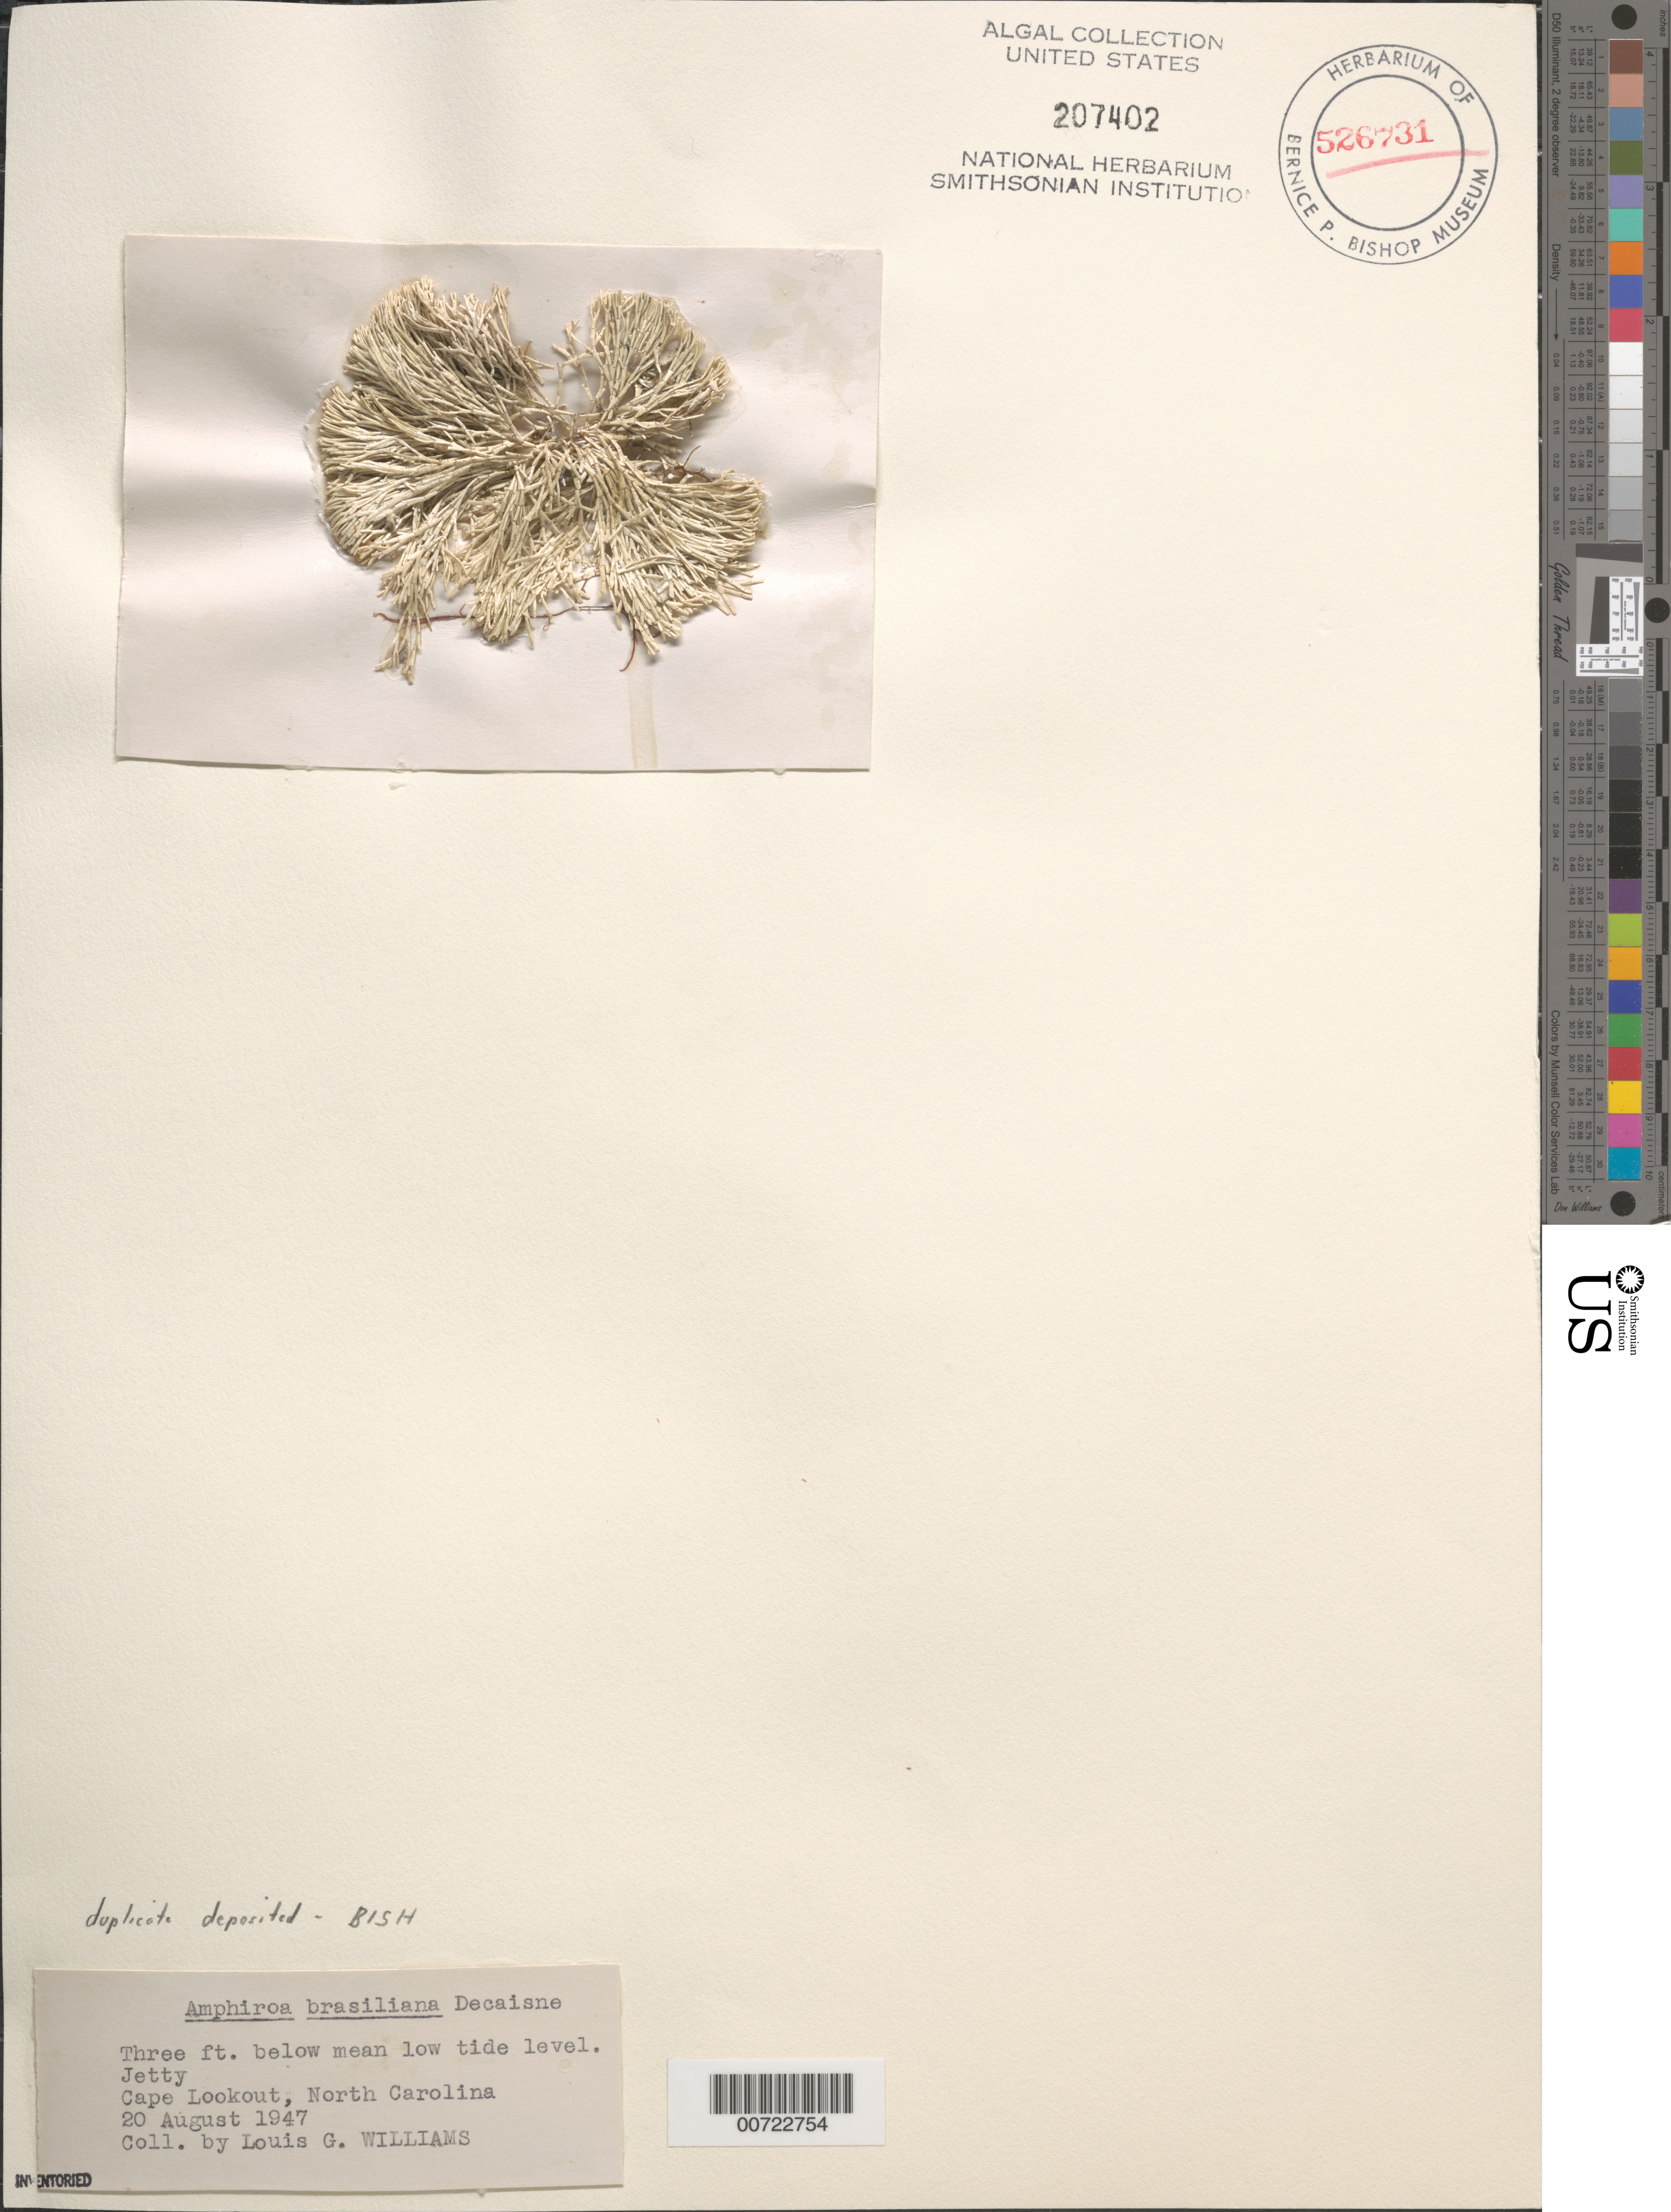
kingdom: Plantae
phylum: Rhodophyta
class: Florideophyceae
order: Corallinales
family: Lithophyllaceae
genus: Amphiroa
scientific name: Amphiroa brasiliana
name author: Decne.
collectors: L. G. Williams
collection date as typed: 20 Aug 1947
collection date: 1947-08-20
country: United States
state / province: North Carolina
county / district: Carteret County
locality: Cape Lookout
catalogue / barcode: US 207402